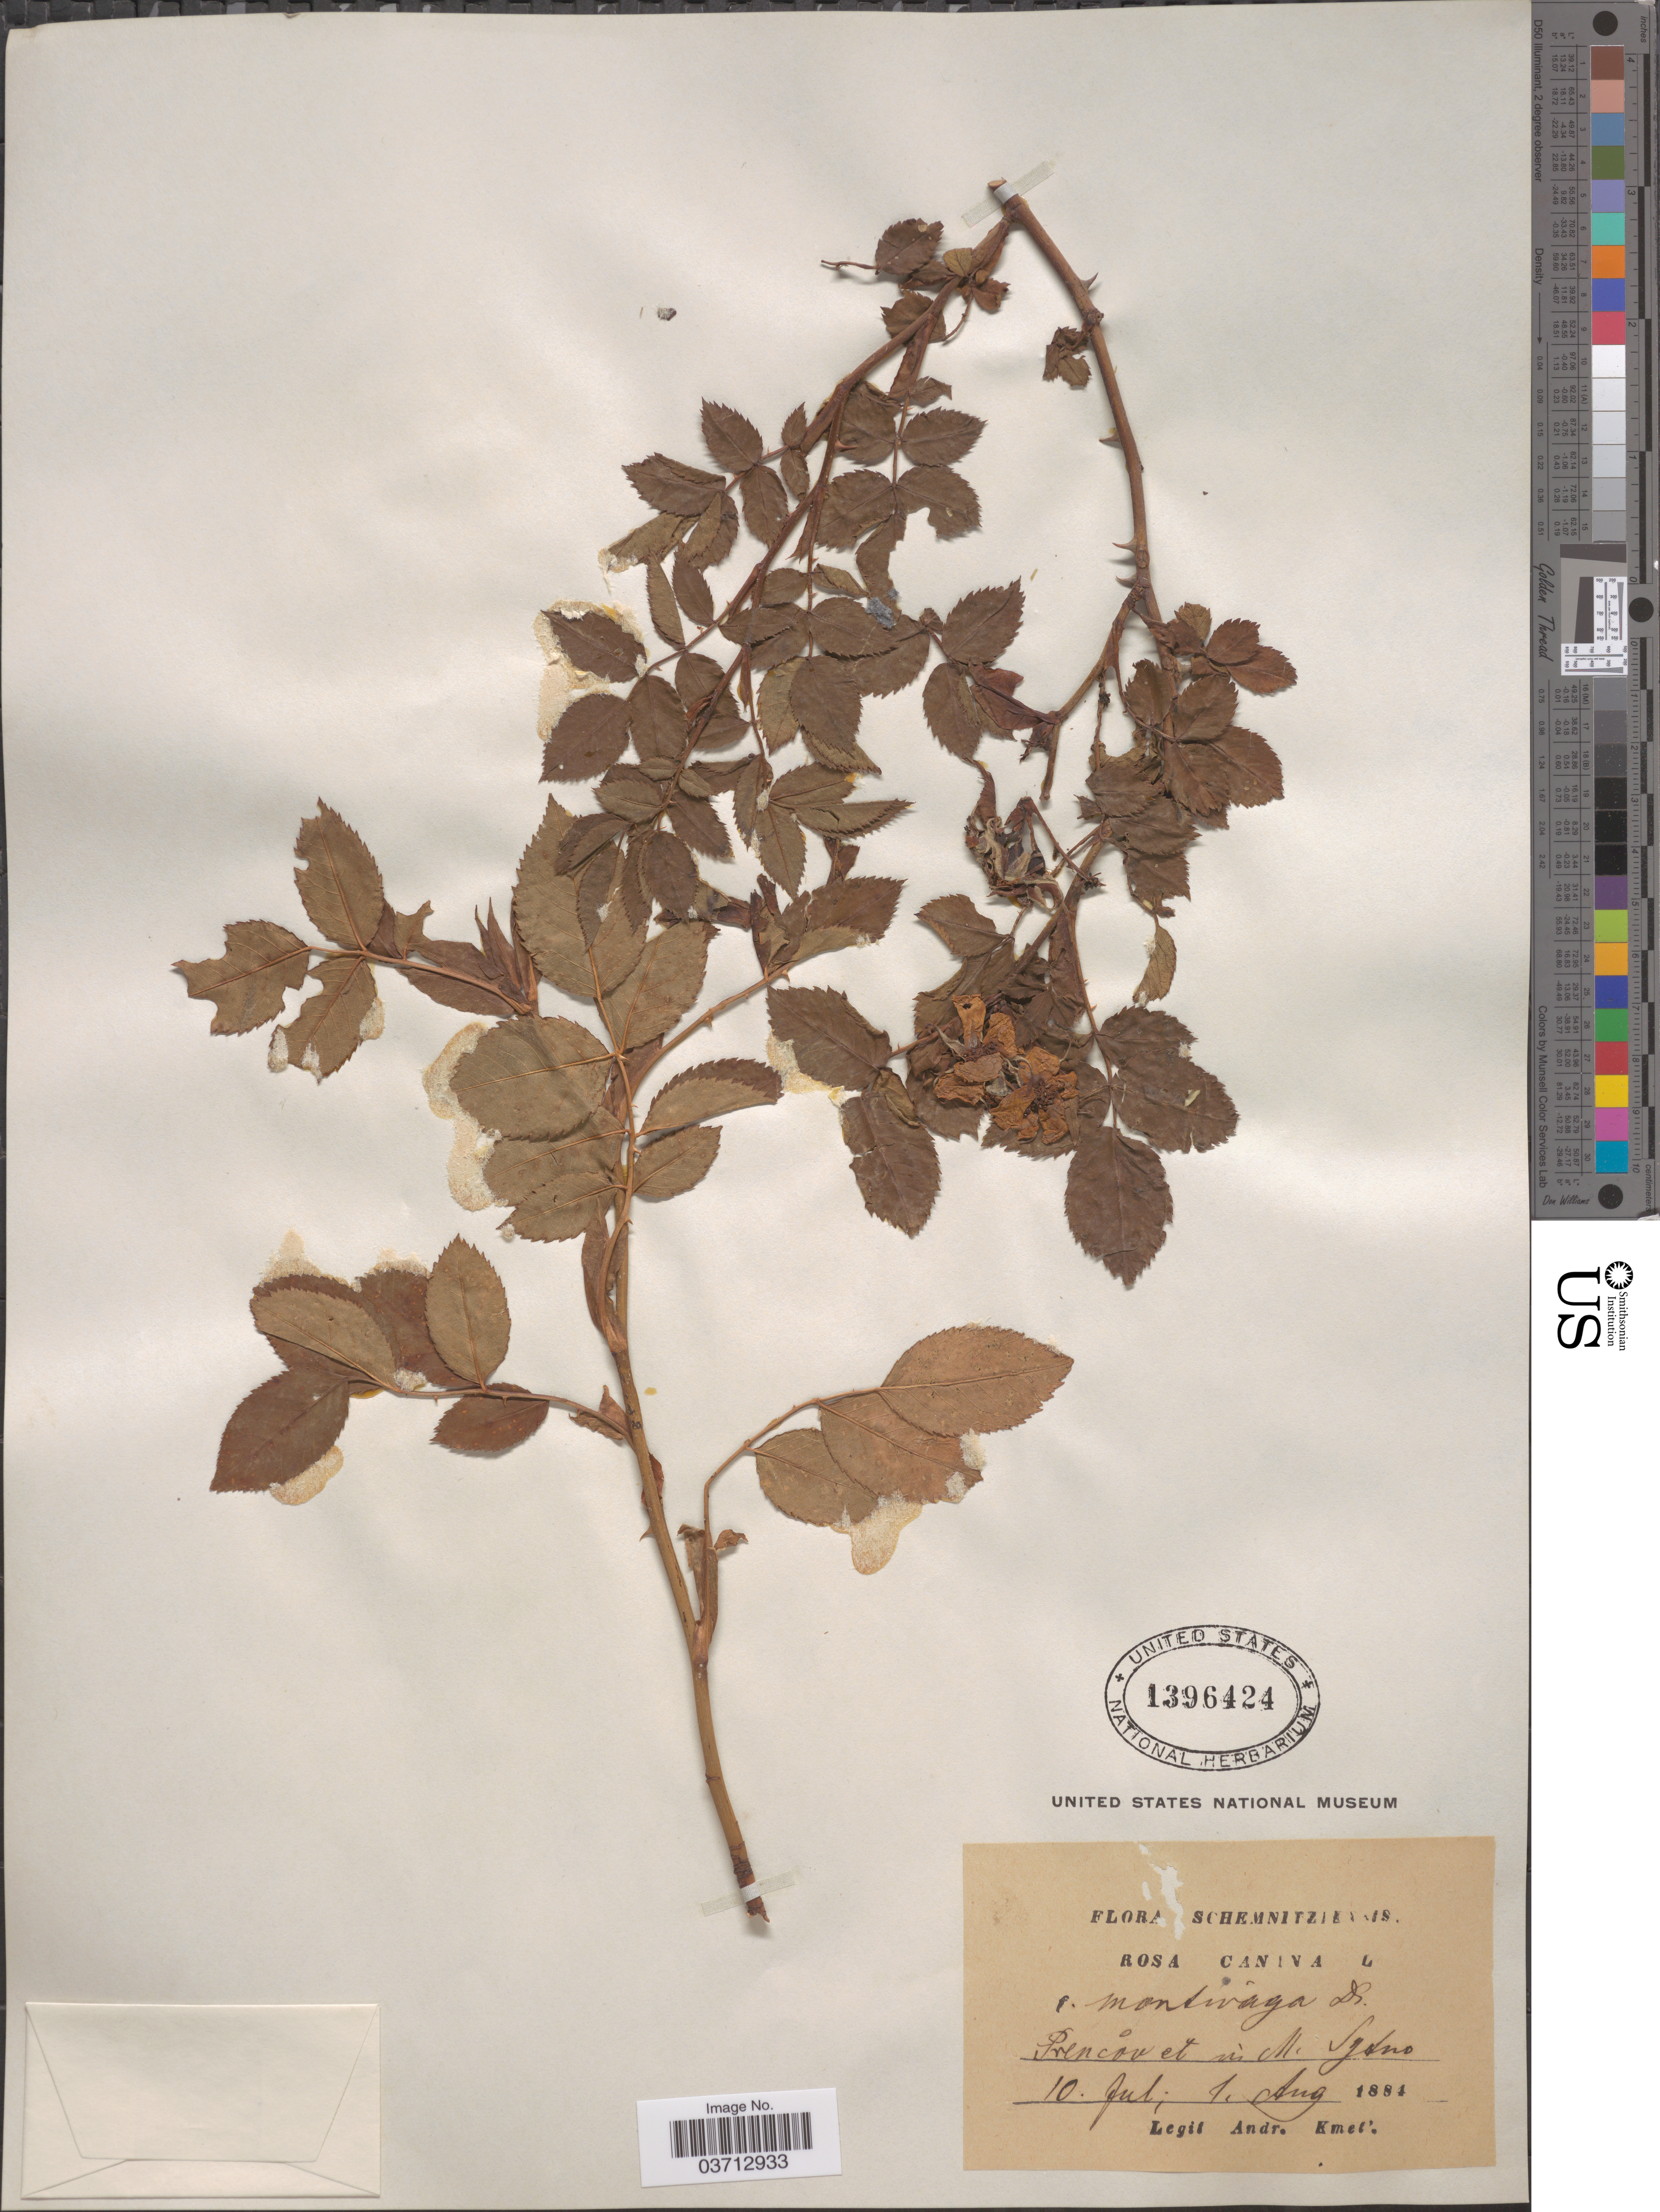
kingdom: Plantae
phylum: Tracheophyta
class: Magnoliopsida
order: Rosales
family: Rosaceae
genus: Rosa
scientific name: Rosa canina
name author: L.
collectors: A. Kmet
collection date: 1884-07-10/1884-08-07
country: Slovakia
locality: Schemnitziensis. Prenċov et in M. Sytno.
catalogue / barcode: US 1396424